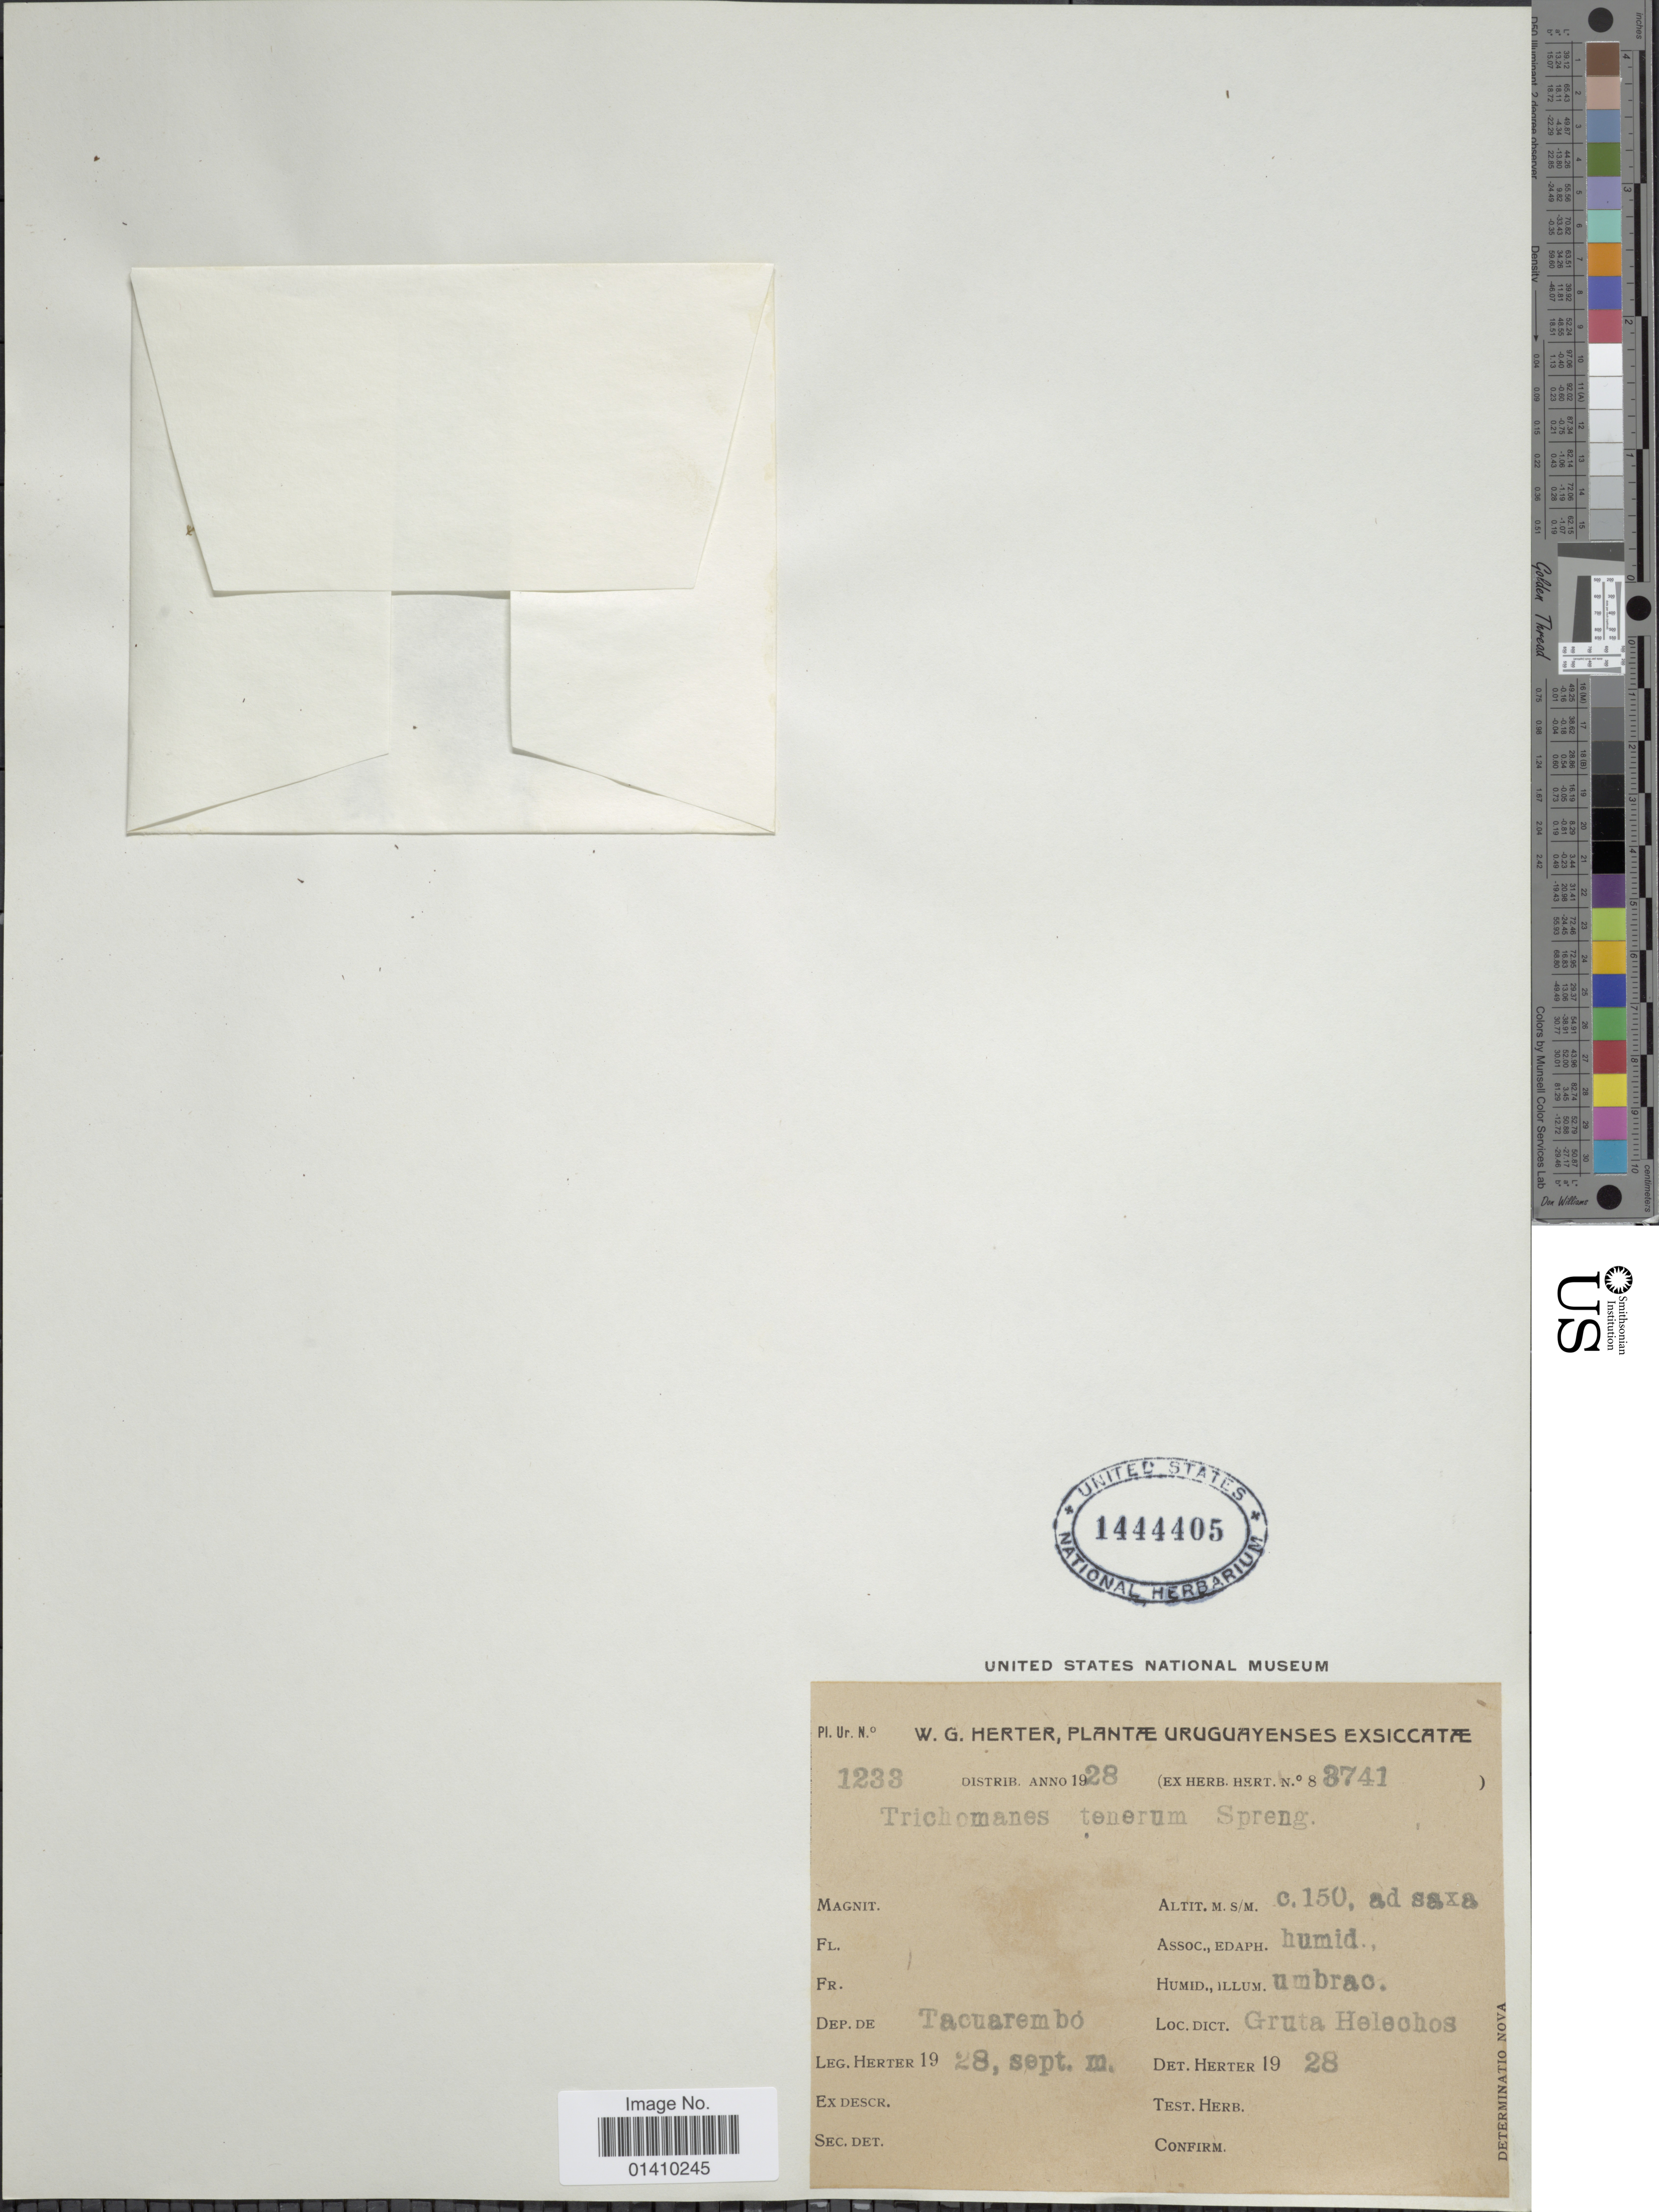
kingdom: Plantae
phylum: Tracheophyta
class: Polypodiopsida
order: Hymenophyllales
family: Hymenophyllaceae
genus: Polyphlebium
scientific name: Polyphlebium tenerum (A. Spreng.) comb. ined., 2015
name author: (A. Spreng.)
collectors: W. G. Herter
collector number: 3741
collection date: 1928-09-28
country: Uruguay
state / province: Tacuarembó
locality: Humid umbrao, Gruta Heleahos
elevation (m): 150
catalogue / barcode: US 1444405